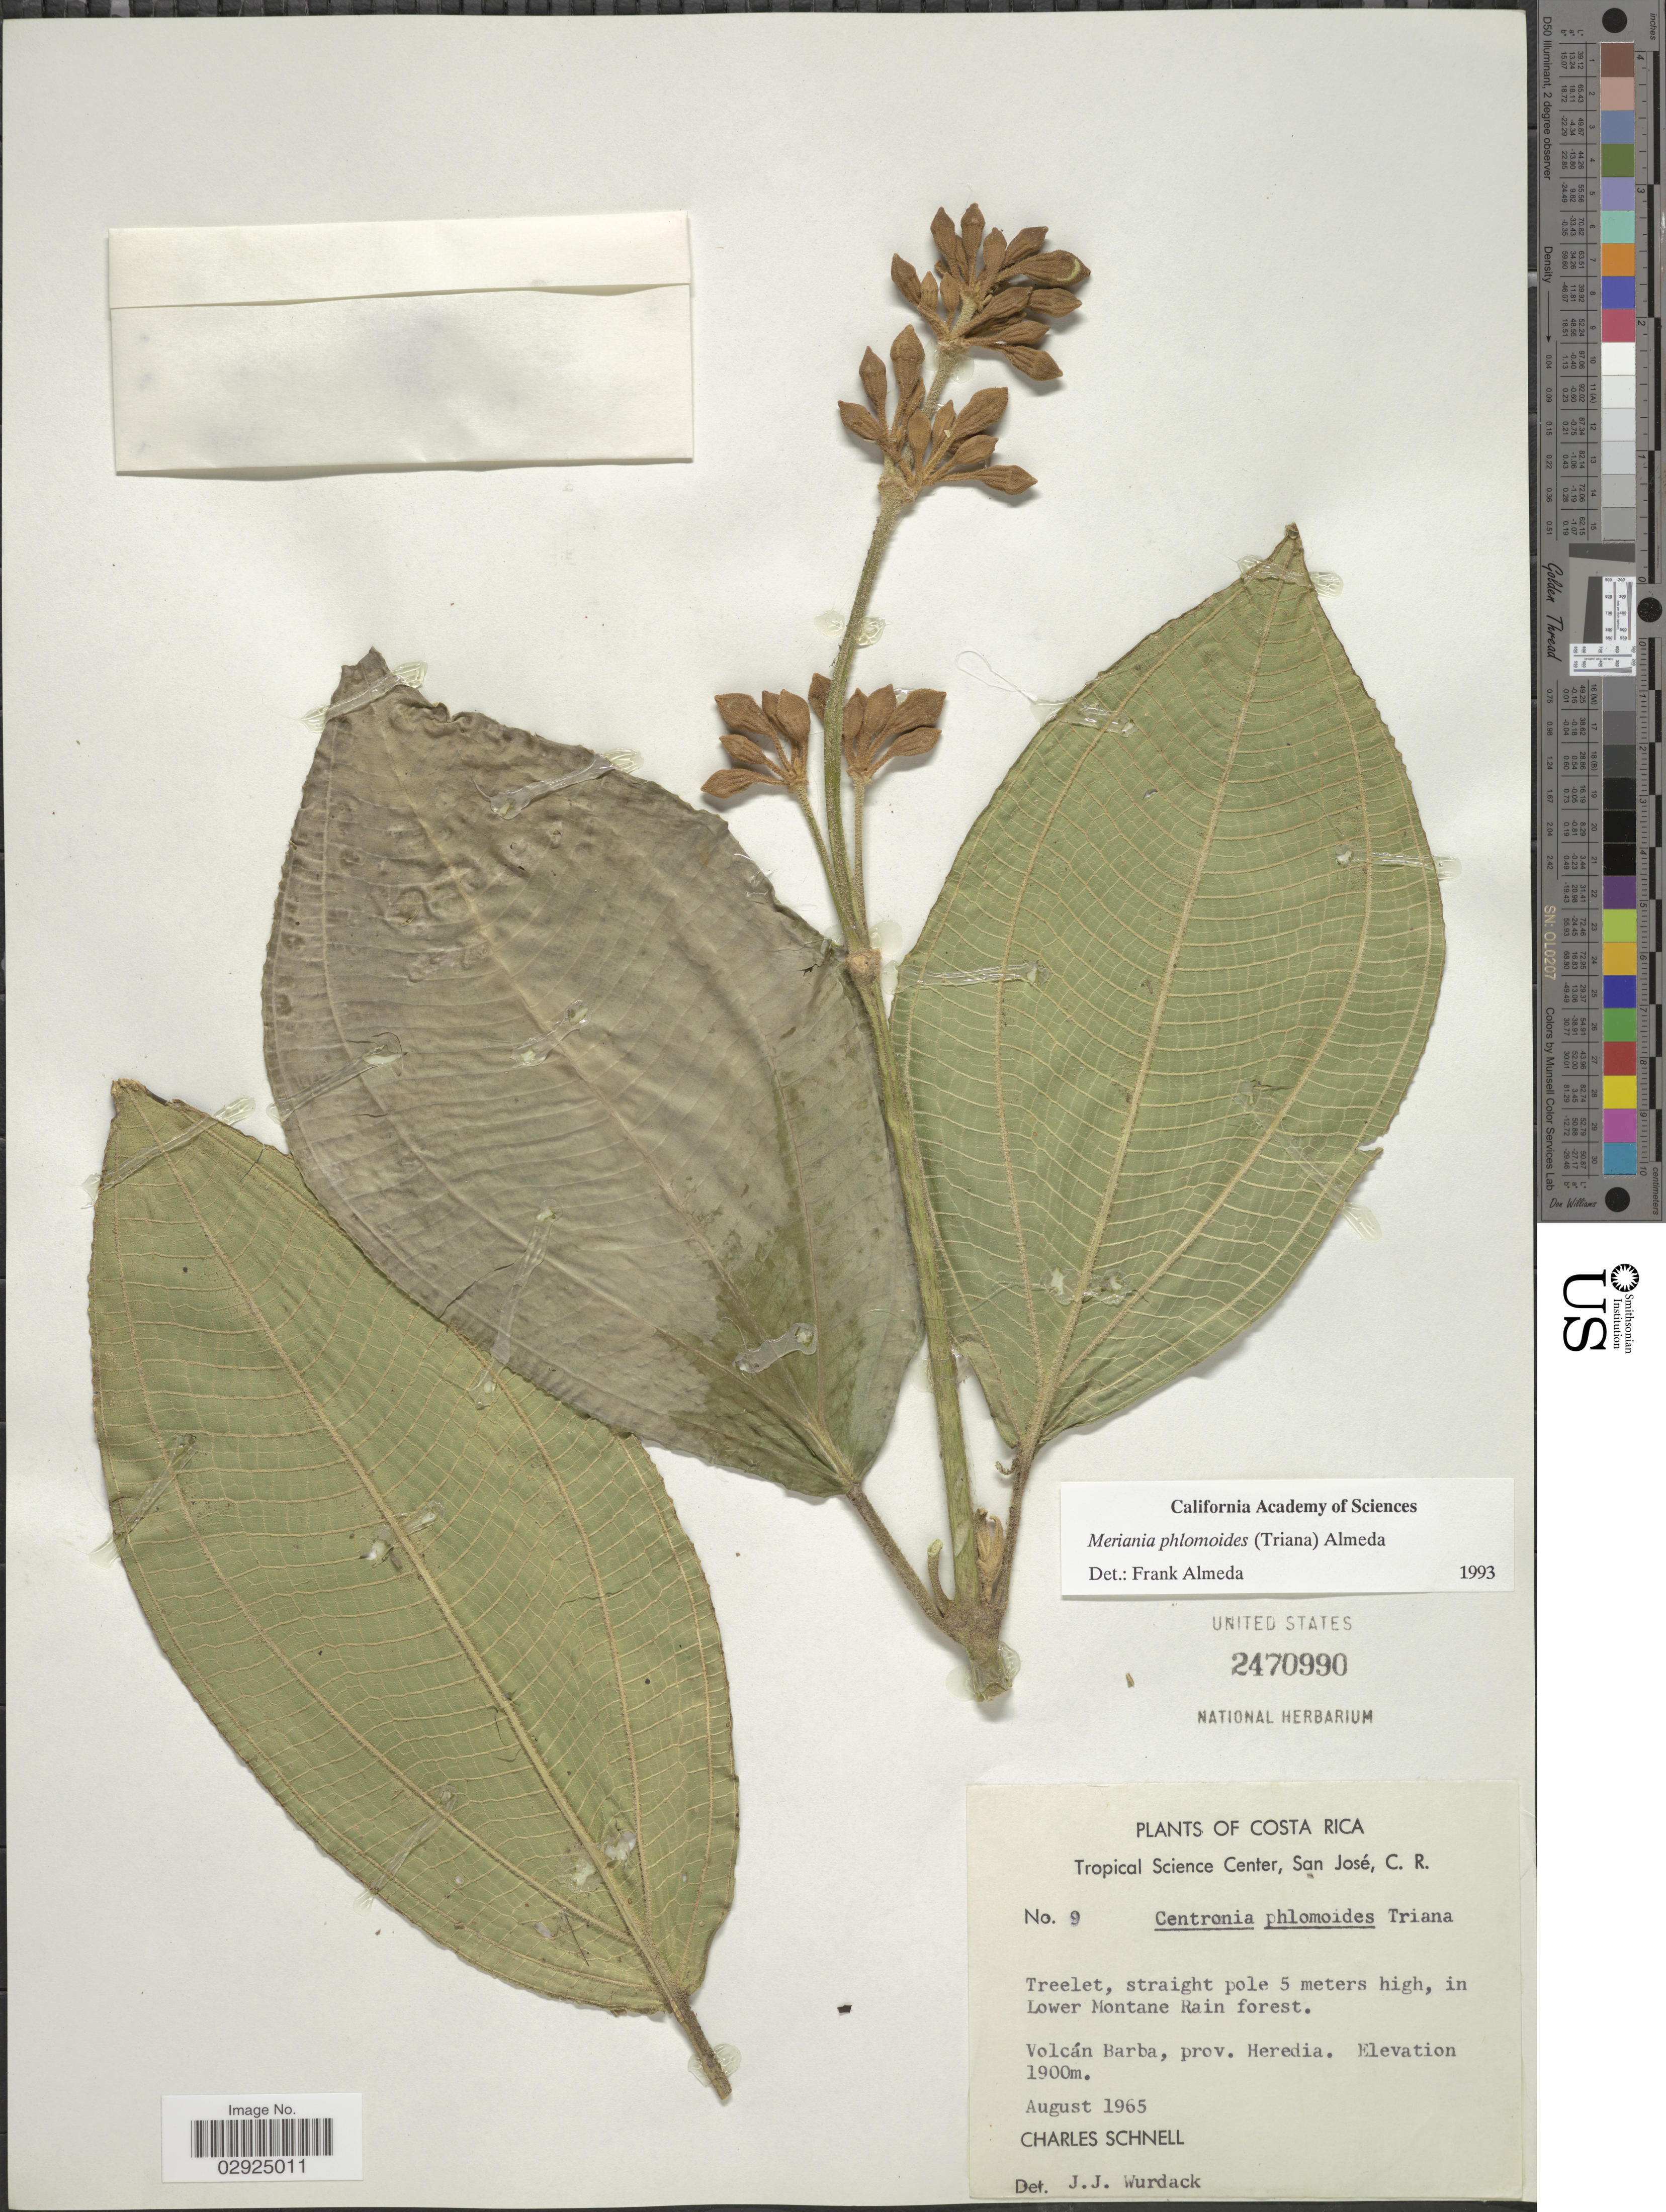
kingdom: Plantae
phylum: Tracheophyta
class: Magnoliopsida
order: Myrtales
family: Melastomataceae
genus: Meriania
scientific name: Meriania phlomoides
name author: (Triana) Almeda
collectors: C. Schnell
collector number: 9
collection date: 1965-08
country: Costa Rica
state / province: Heredia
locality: Volcan Barba, prov. Heredia, Lower Montane Rain Life Zone.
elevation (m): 1900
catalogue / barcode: US 2470990